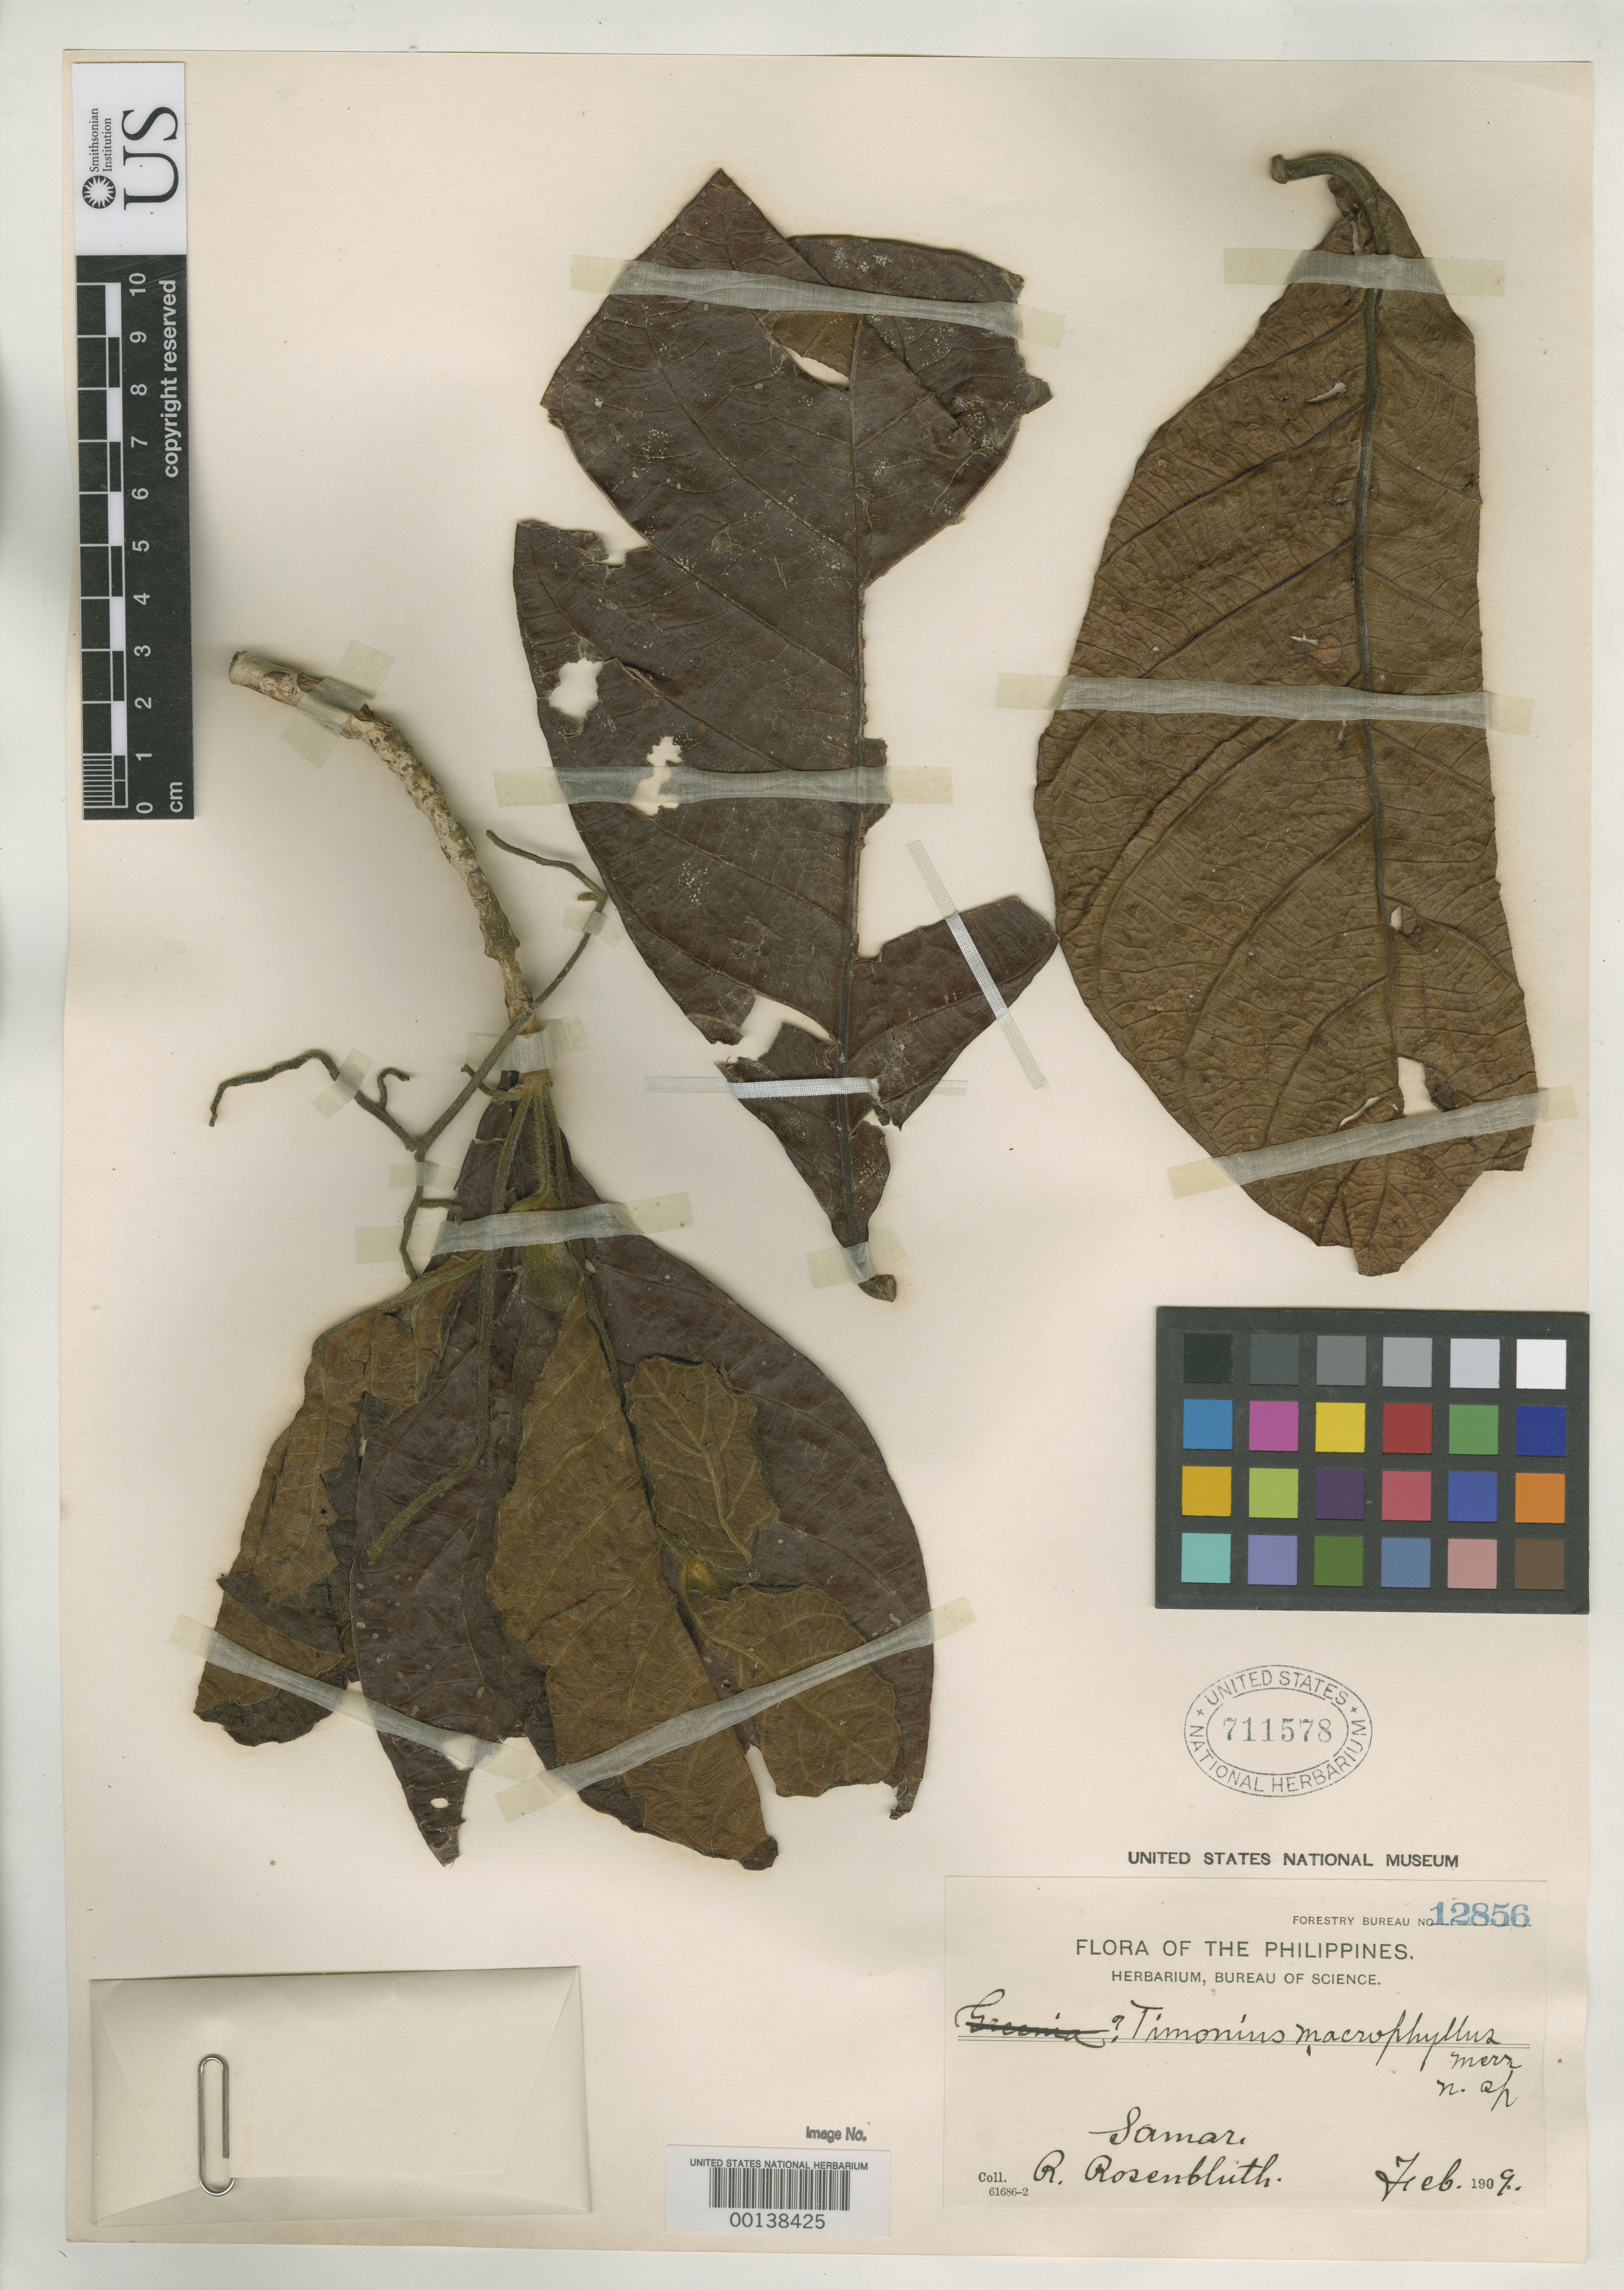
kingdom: Plantae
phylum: Tracheophyta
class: Magnoliopsida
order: Gentianales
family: Rubiaceae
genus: Timonius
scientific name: Timonius macrophyllus Merr., nom. illeg.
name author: Merr.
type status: Isotype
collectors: R. Rosenbluth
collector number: Bur. Sci. 12856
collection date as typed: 07 Feb 1909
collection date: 1909-02-07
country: Philippines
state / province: Eastern Visayas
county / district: Eastern Samar / Northern Samar / Western Samar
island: Samar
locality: Near Catbalogan.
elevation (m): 200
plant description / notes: Protologue, "Samar, near Catbalogan, For. B. 12856 Rosenbluth, February 7, 1909, hillsides along streams at an altitude of about 200 m, locally known as canilan"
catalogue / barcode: US 711578